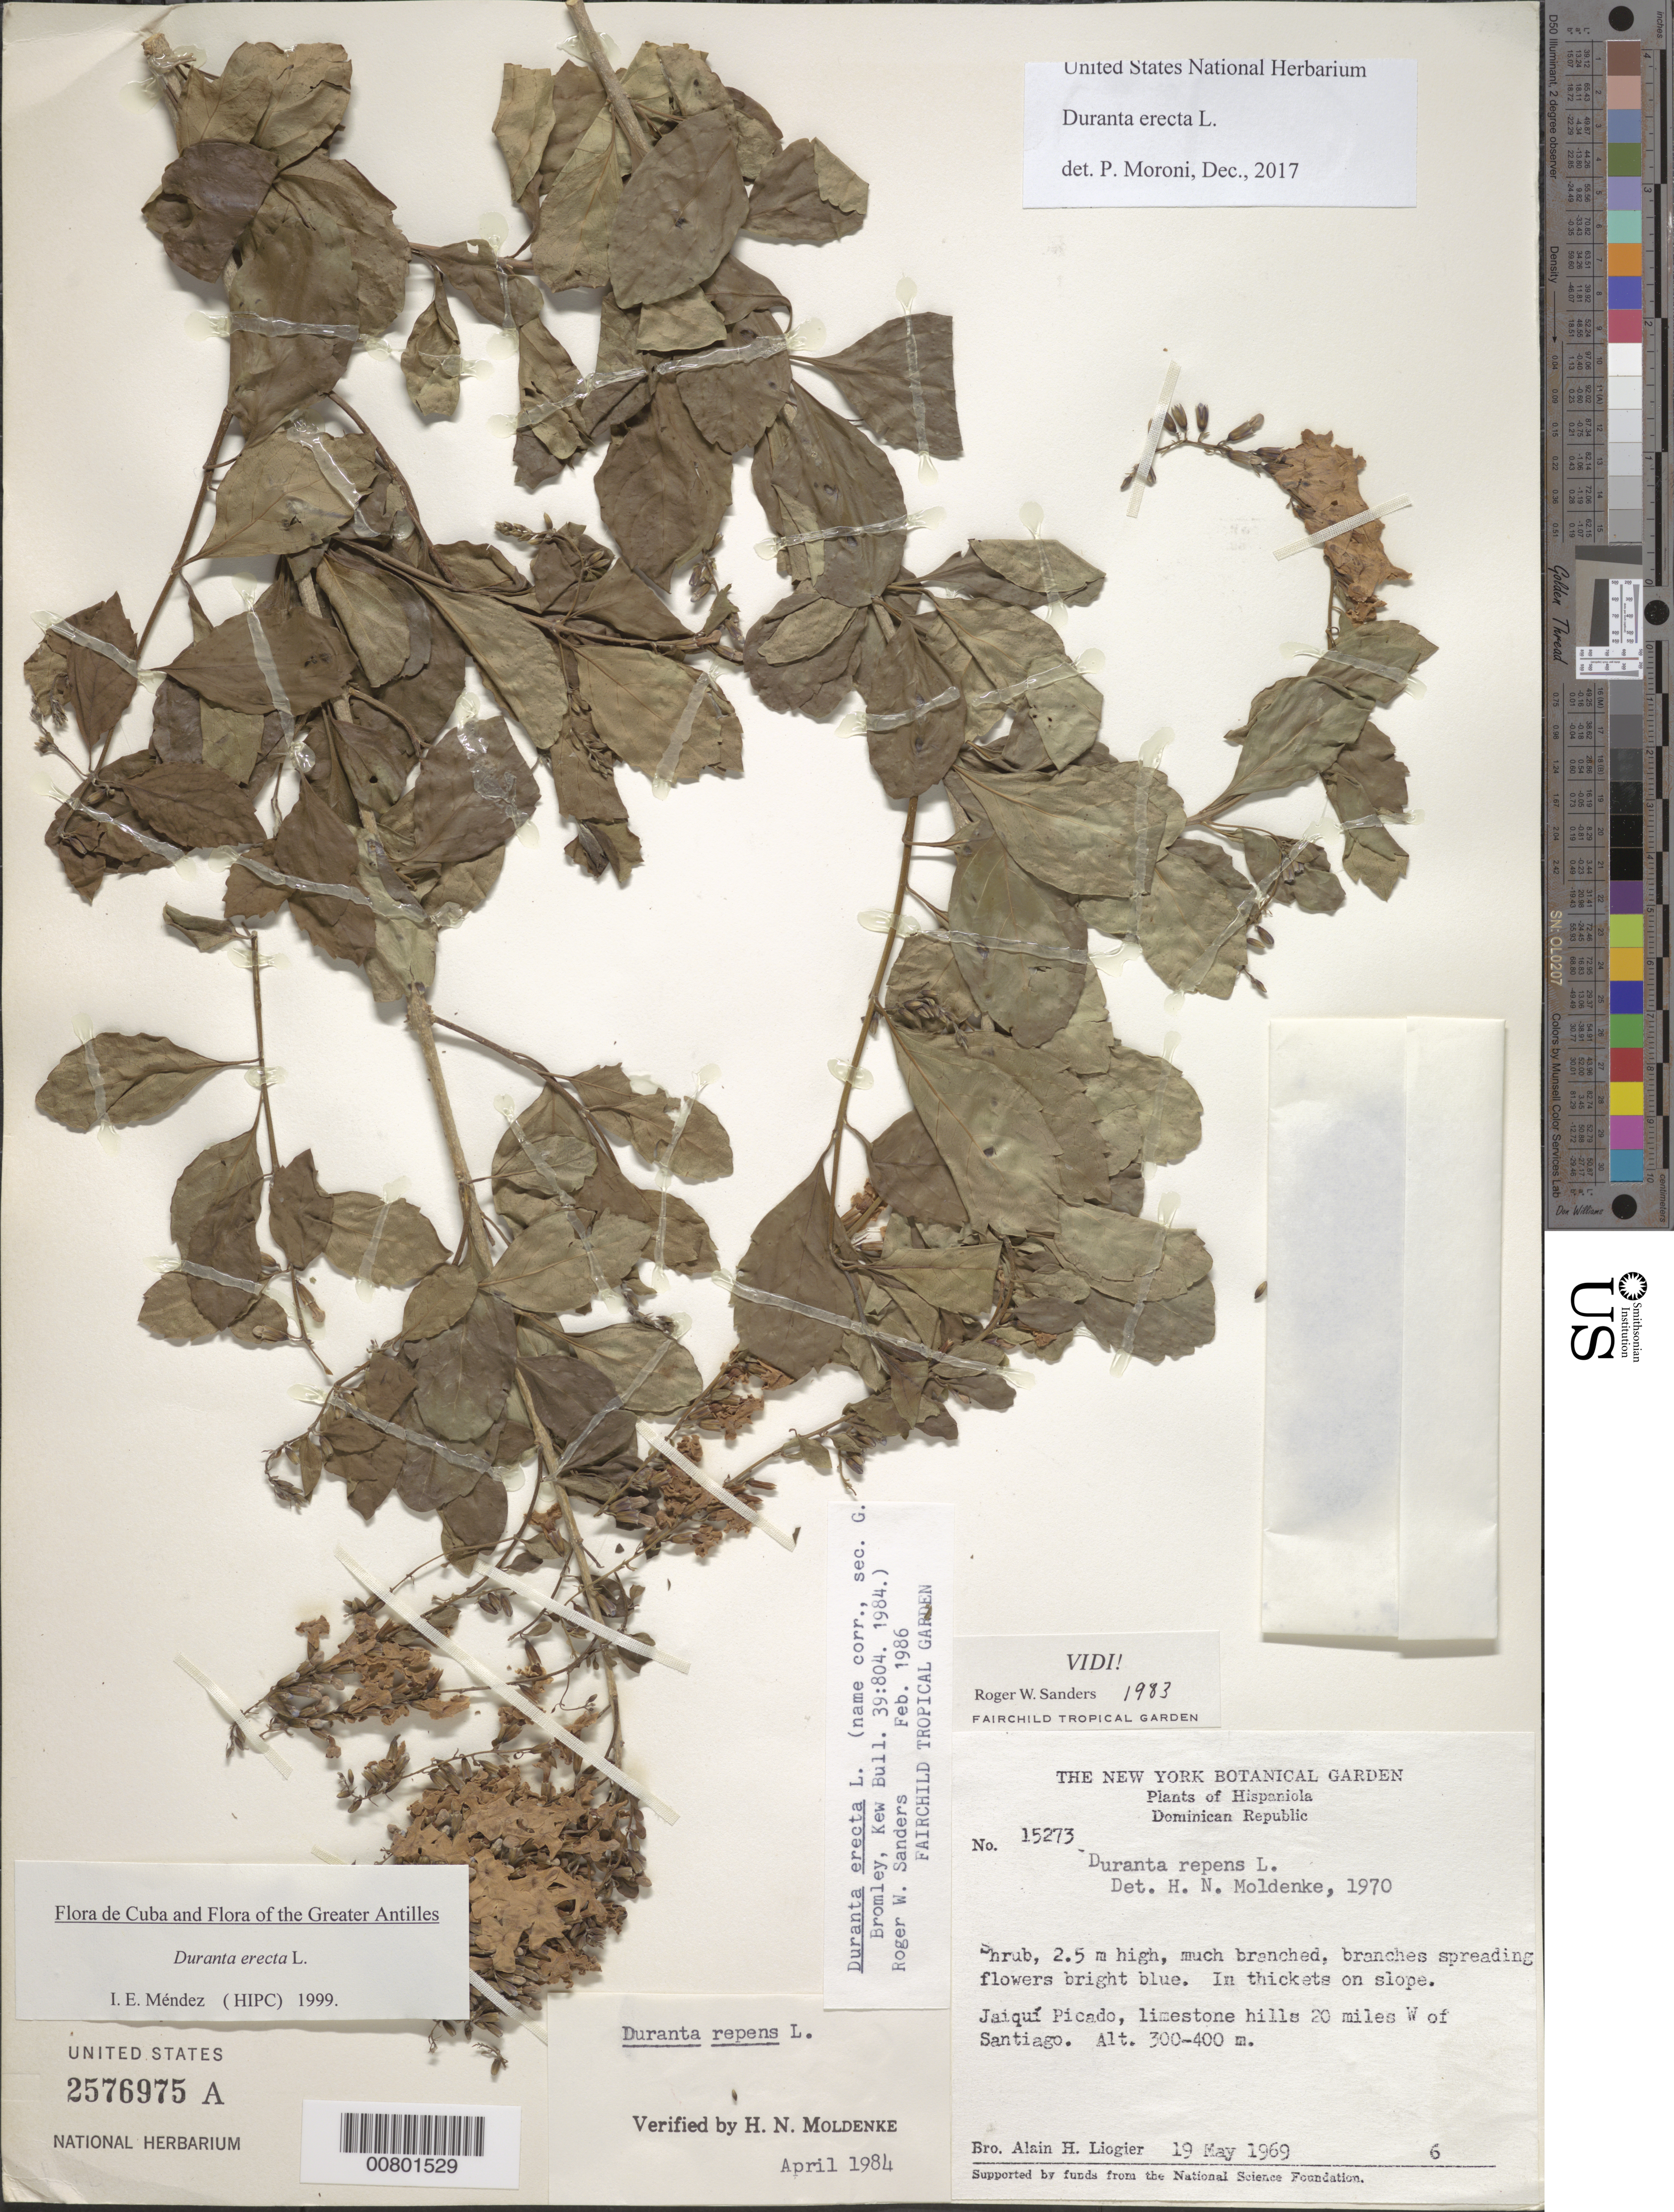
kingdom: Plantae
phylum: Tracheophyta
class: Magnoliopsida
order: Lamiales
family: Verbenaceae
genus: Duranta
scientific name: Duranta erecta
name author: L.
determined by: Méndez, Isidro E., (HIPC)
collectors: A. H. Liogier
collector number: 15273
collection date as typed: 19 May 1969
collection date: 1969-05-19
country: Dominican Republic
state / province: Santiago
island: Hispaniola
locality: Jaiquí Picado, 20 miles W of Santiago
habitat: In thickets on slope o flimestone hills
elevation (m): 300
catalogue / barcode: US 2576975